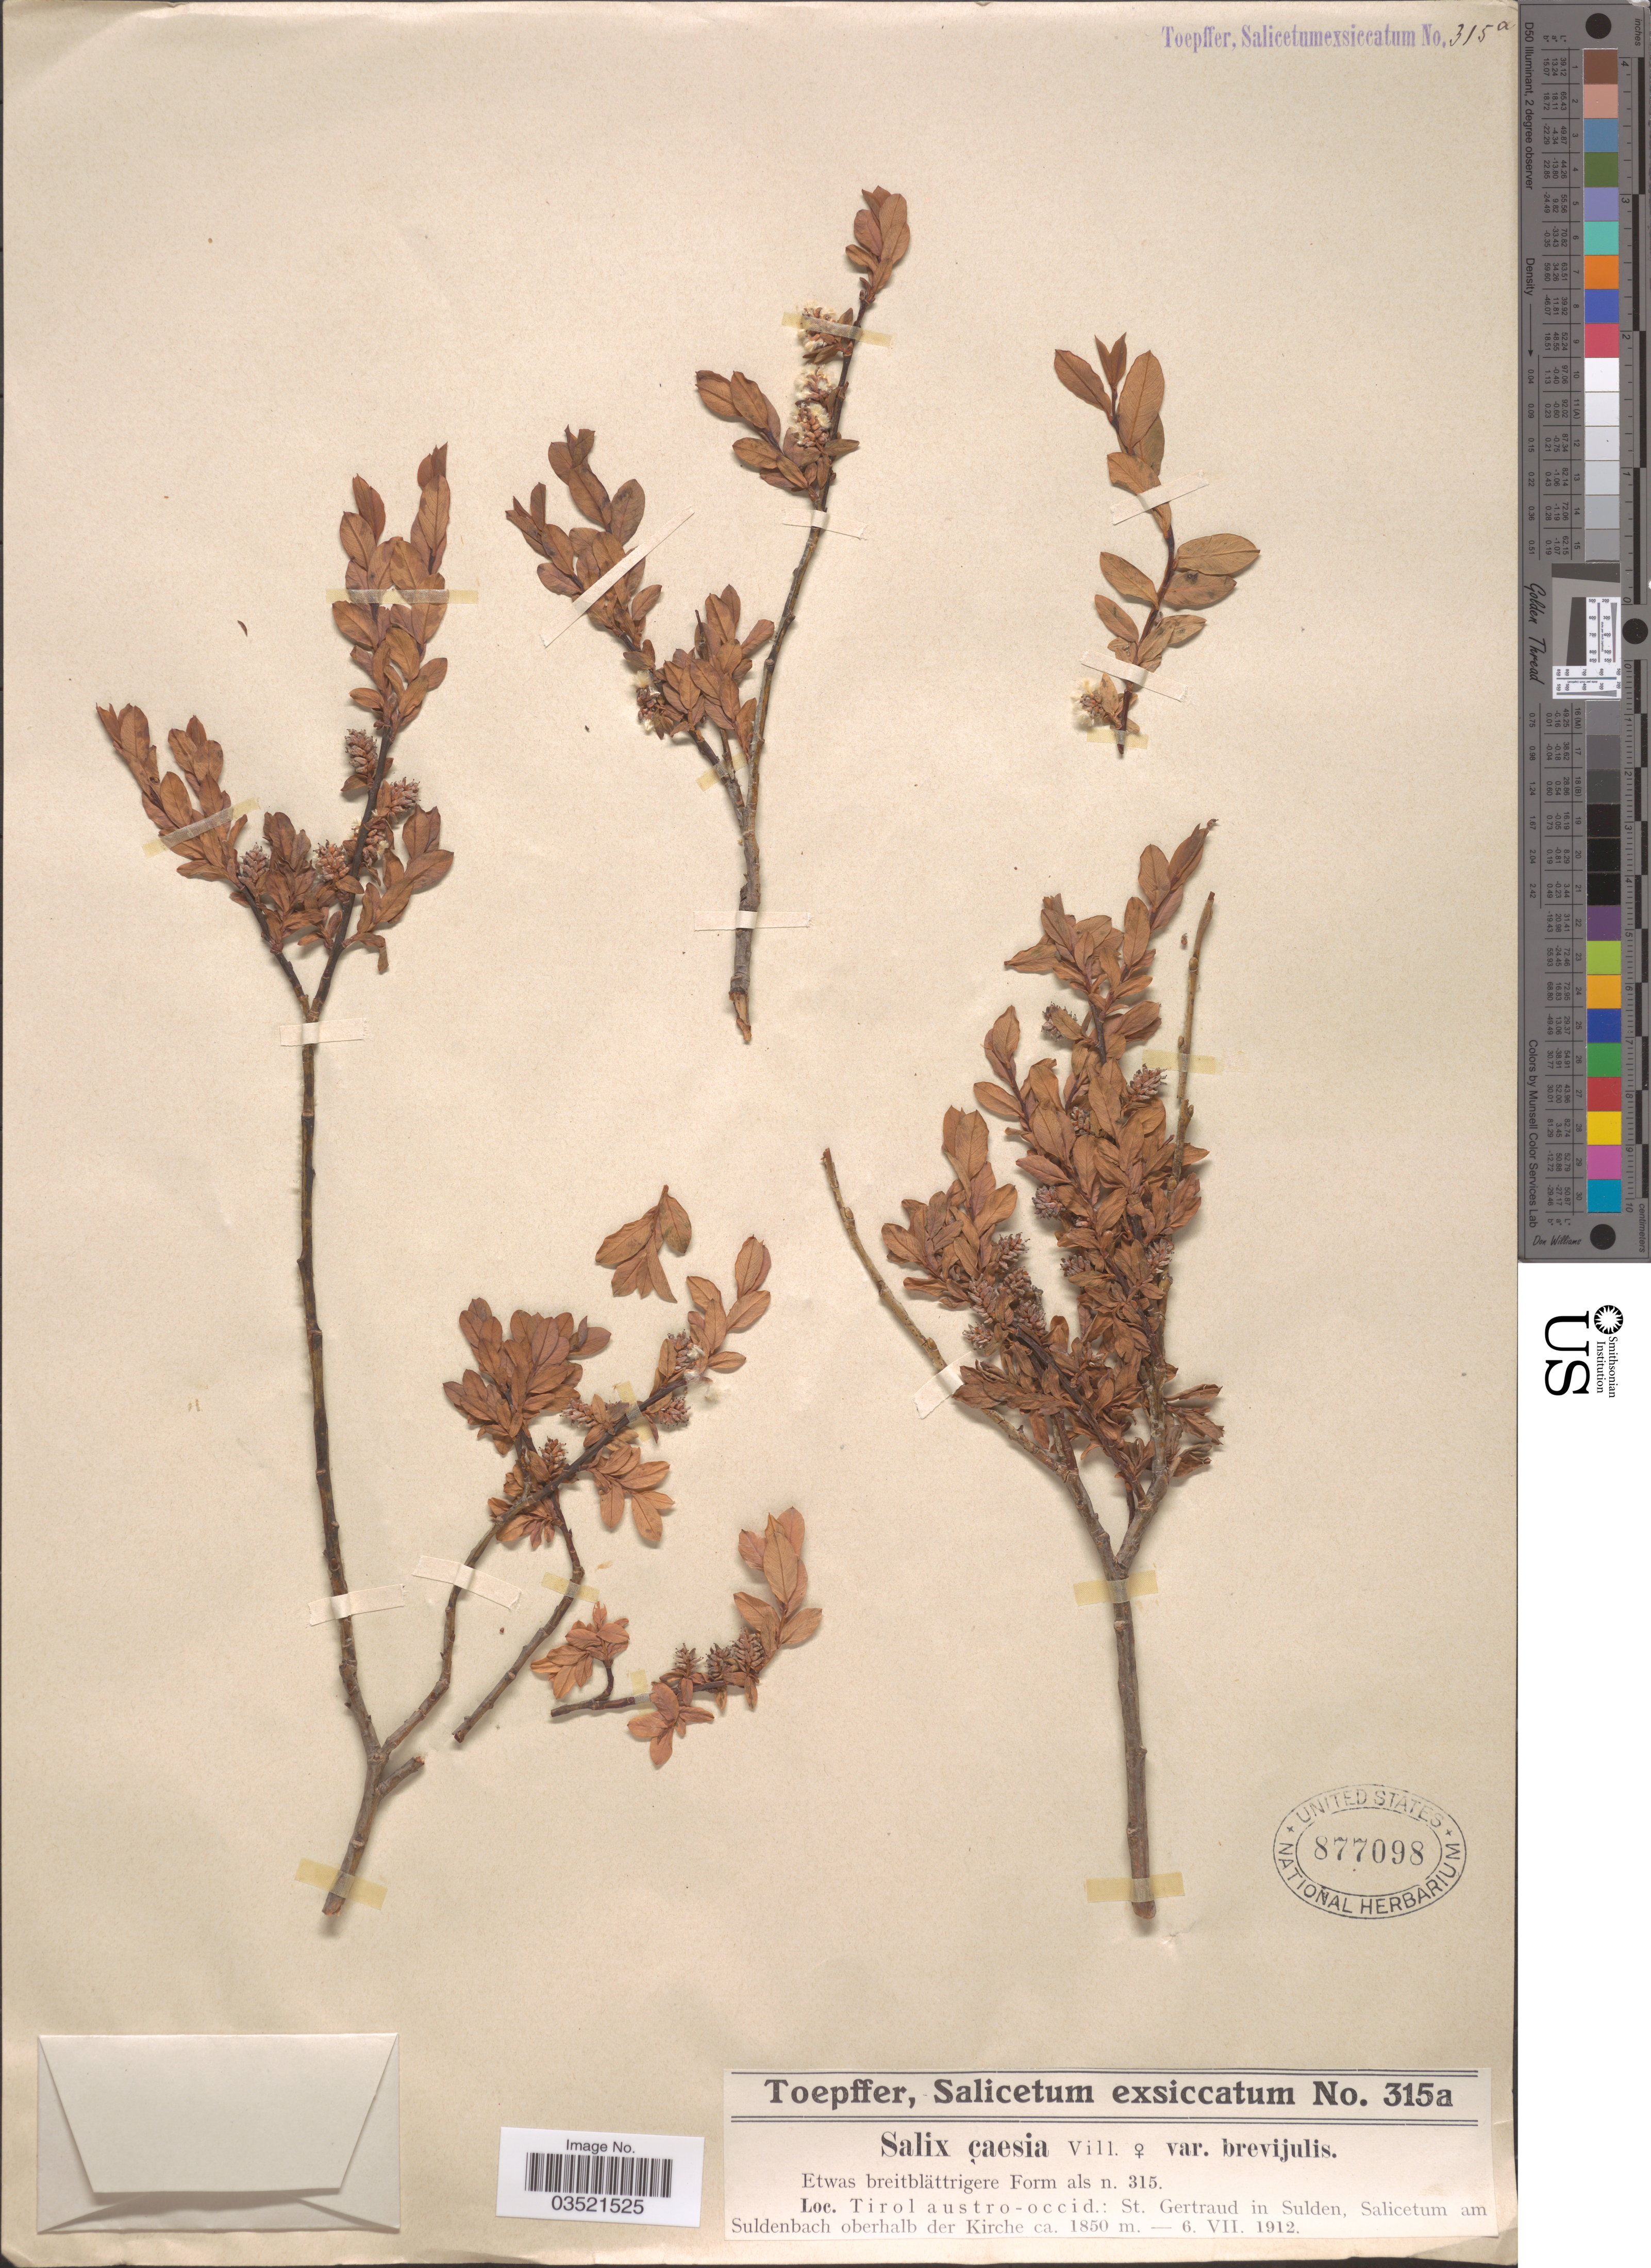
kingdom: Plantae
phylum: Tracheophyta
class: Magnoliopsida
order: Malpighiales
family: Salicaceae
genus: Salix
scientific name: Salix caesia var. brevijulis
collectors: A. Toepffer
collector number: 315a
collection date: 1912-07-06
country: Austria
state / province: Karnten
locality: Tirol austro-occid.: St. Gertraud in Sulden, Salicetum am Suldenbach oberhalb der Kirche.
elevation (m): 1850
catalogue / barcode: US 877098